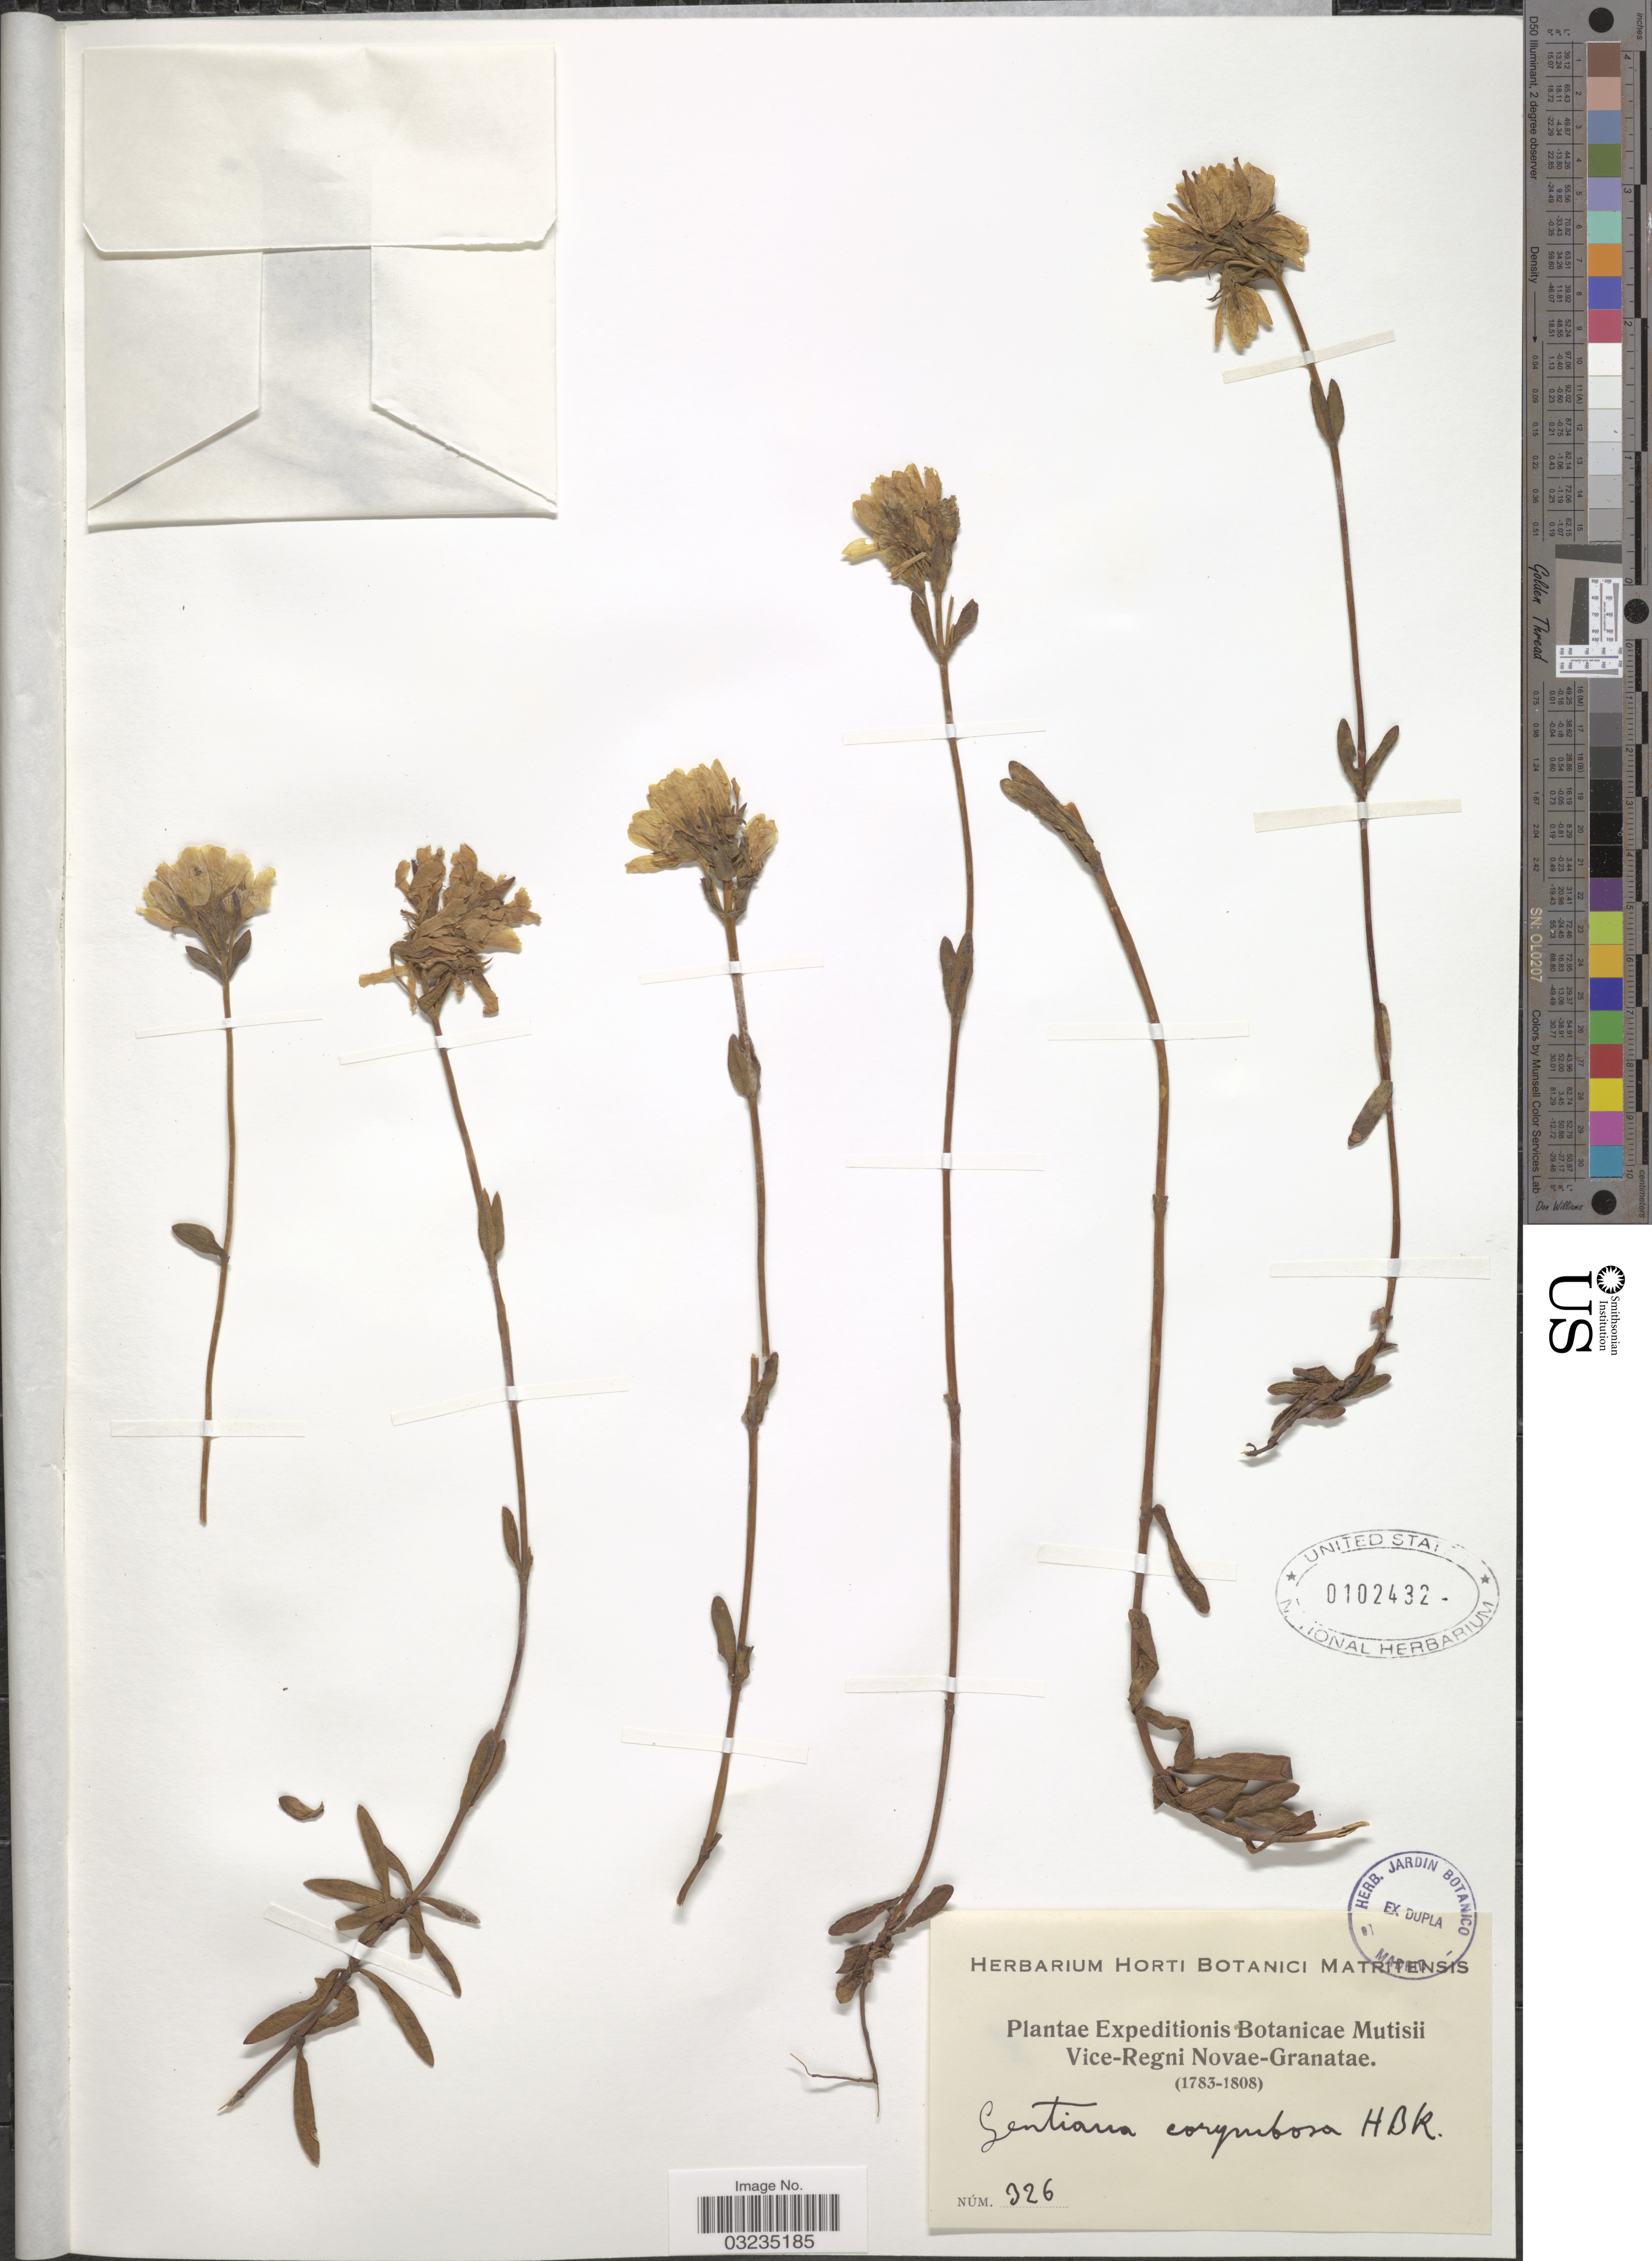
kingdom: Plantae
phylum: Tracheophyta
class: Magnoliopsida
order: Gentianales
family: Gentianaceae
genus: Gentiana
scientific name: Gentiana corymbosa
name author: Humb. et al.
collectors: Expeditions Botanicae Mutisii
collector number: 326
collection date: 1783/1808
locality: Vice-Regni Novae-Granatae.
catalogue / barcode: US 102432